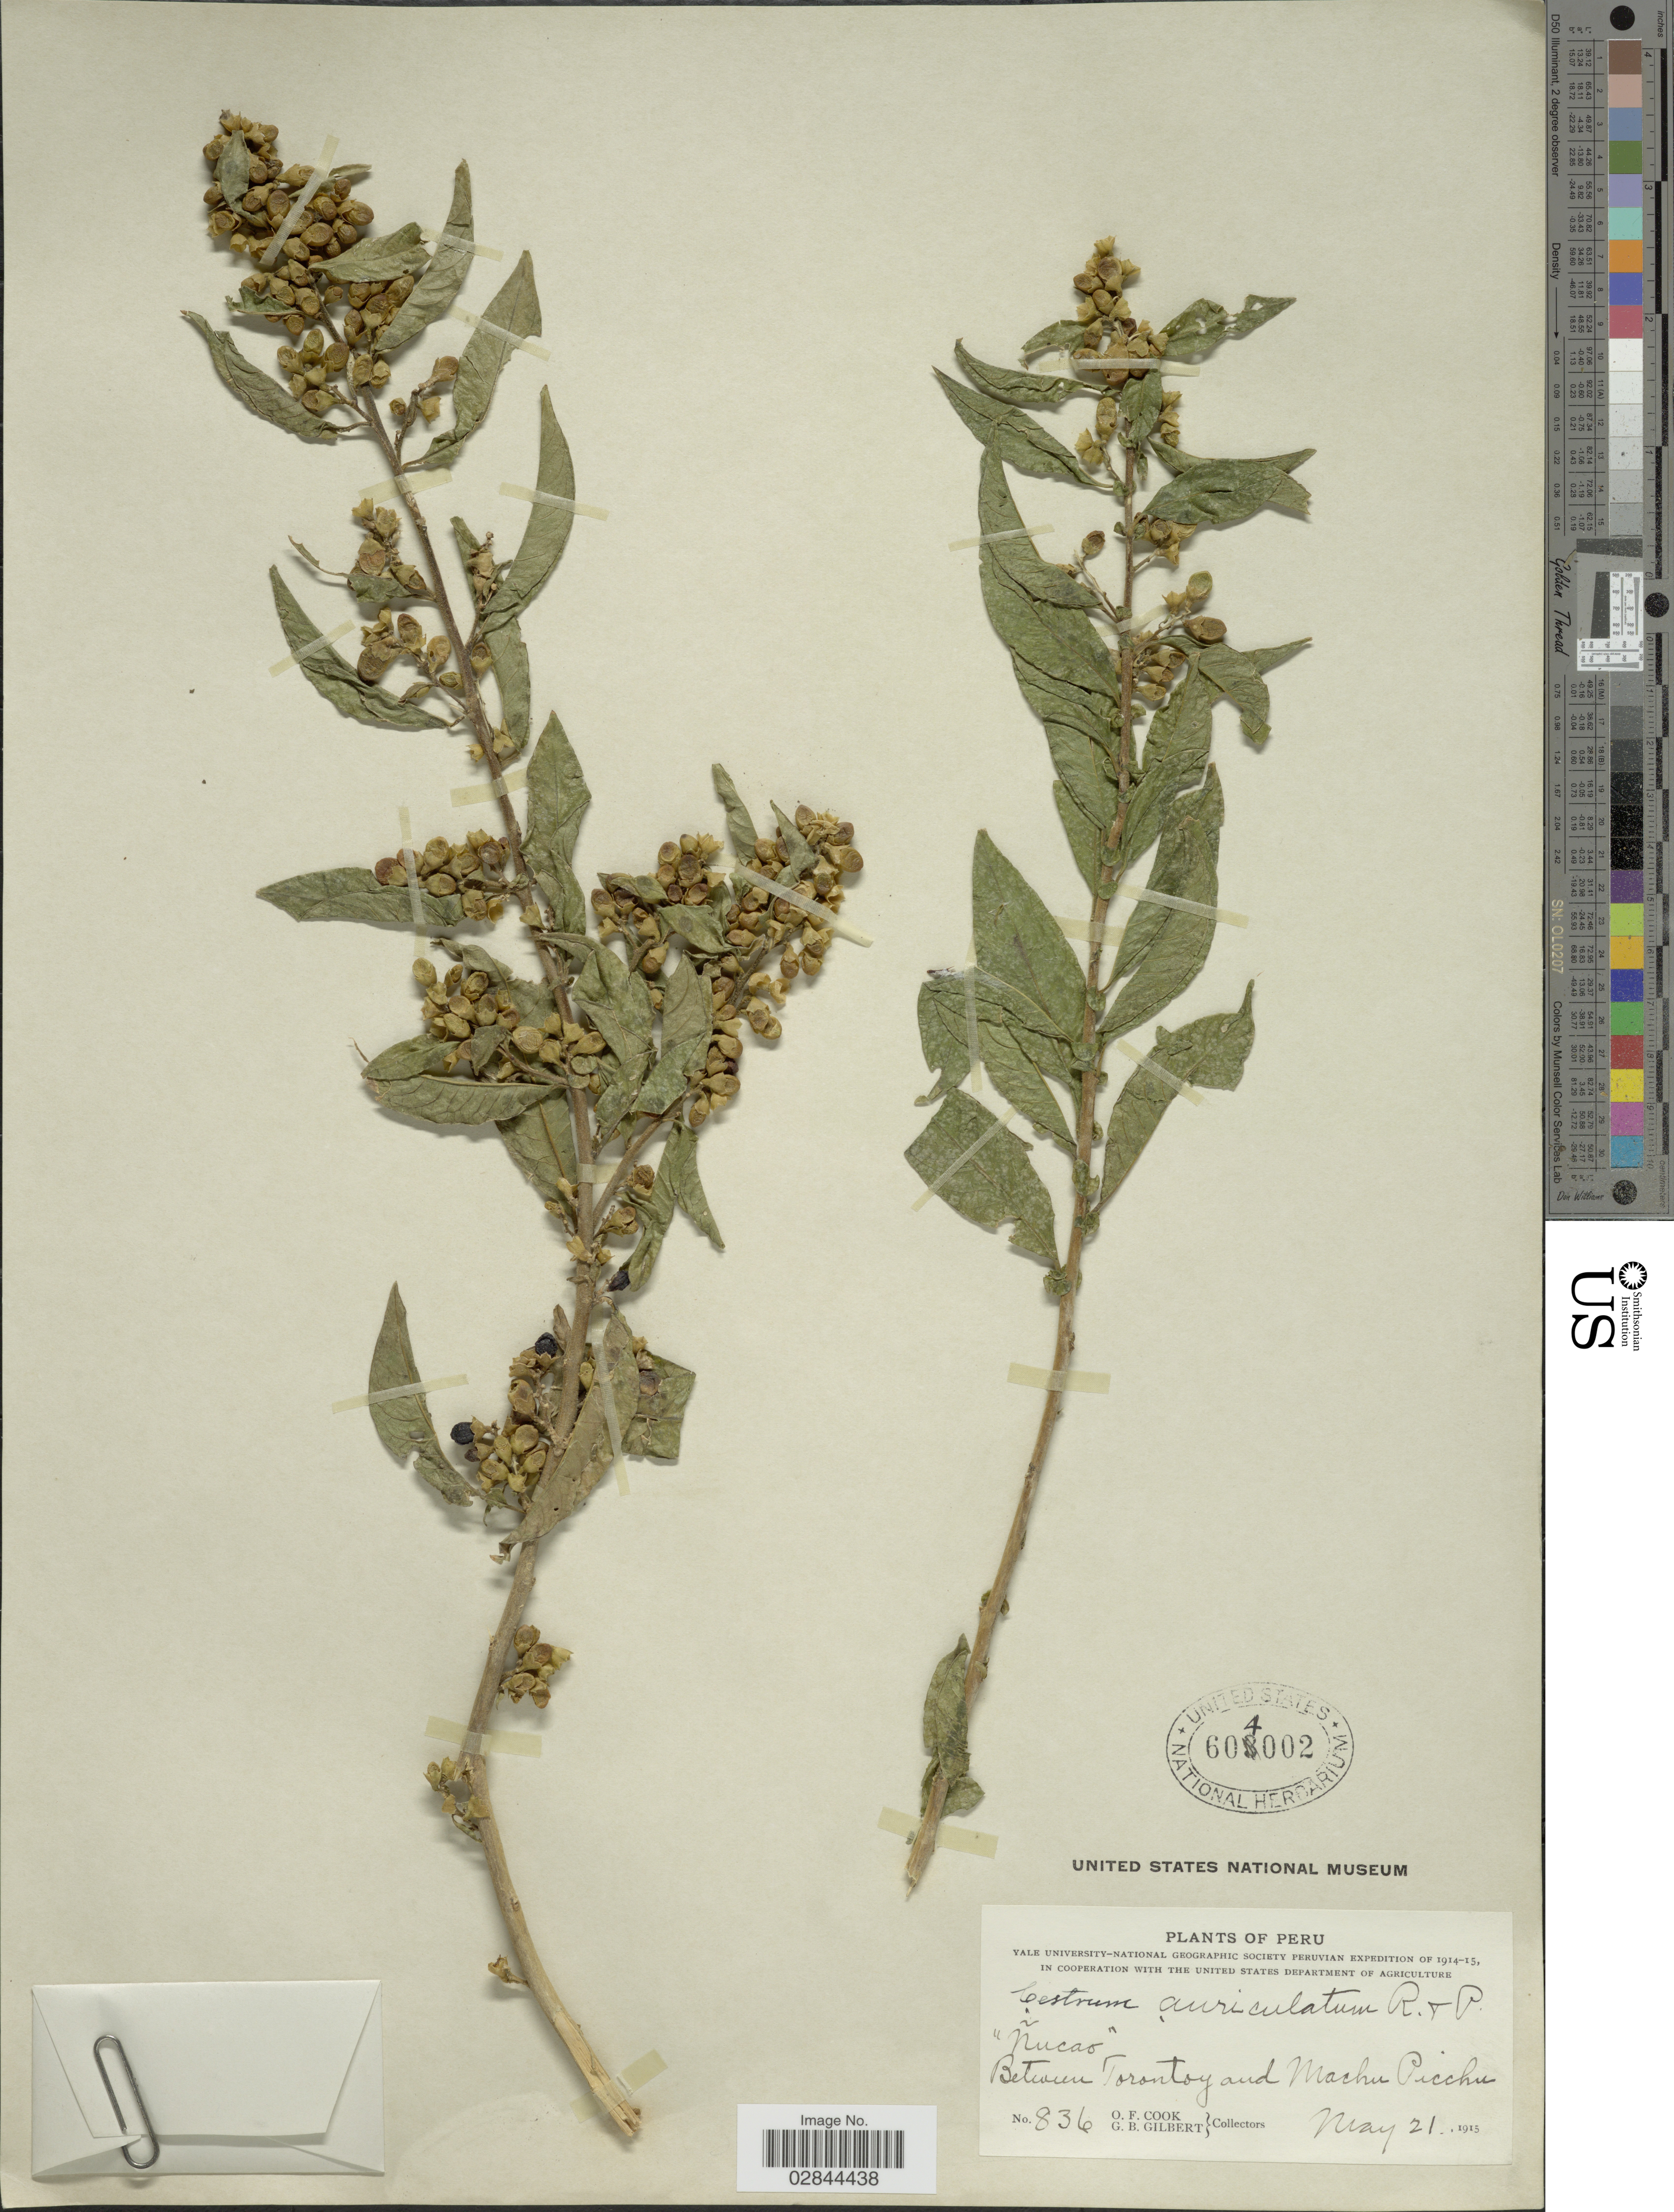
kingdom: Plantae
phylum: Tracheophyta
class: Magnoliopsida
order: Solanales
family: Solanaceae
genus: Cestrum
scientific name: Cestrum auriculatum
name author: L'Hér.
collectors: O. F. Cook & G. B. Gilbert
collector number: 836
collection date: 1915-05-21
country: Peru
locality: Between Torontoy and Machu Picchu.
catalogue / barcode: US 604002